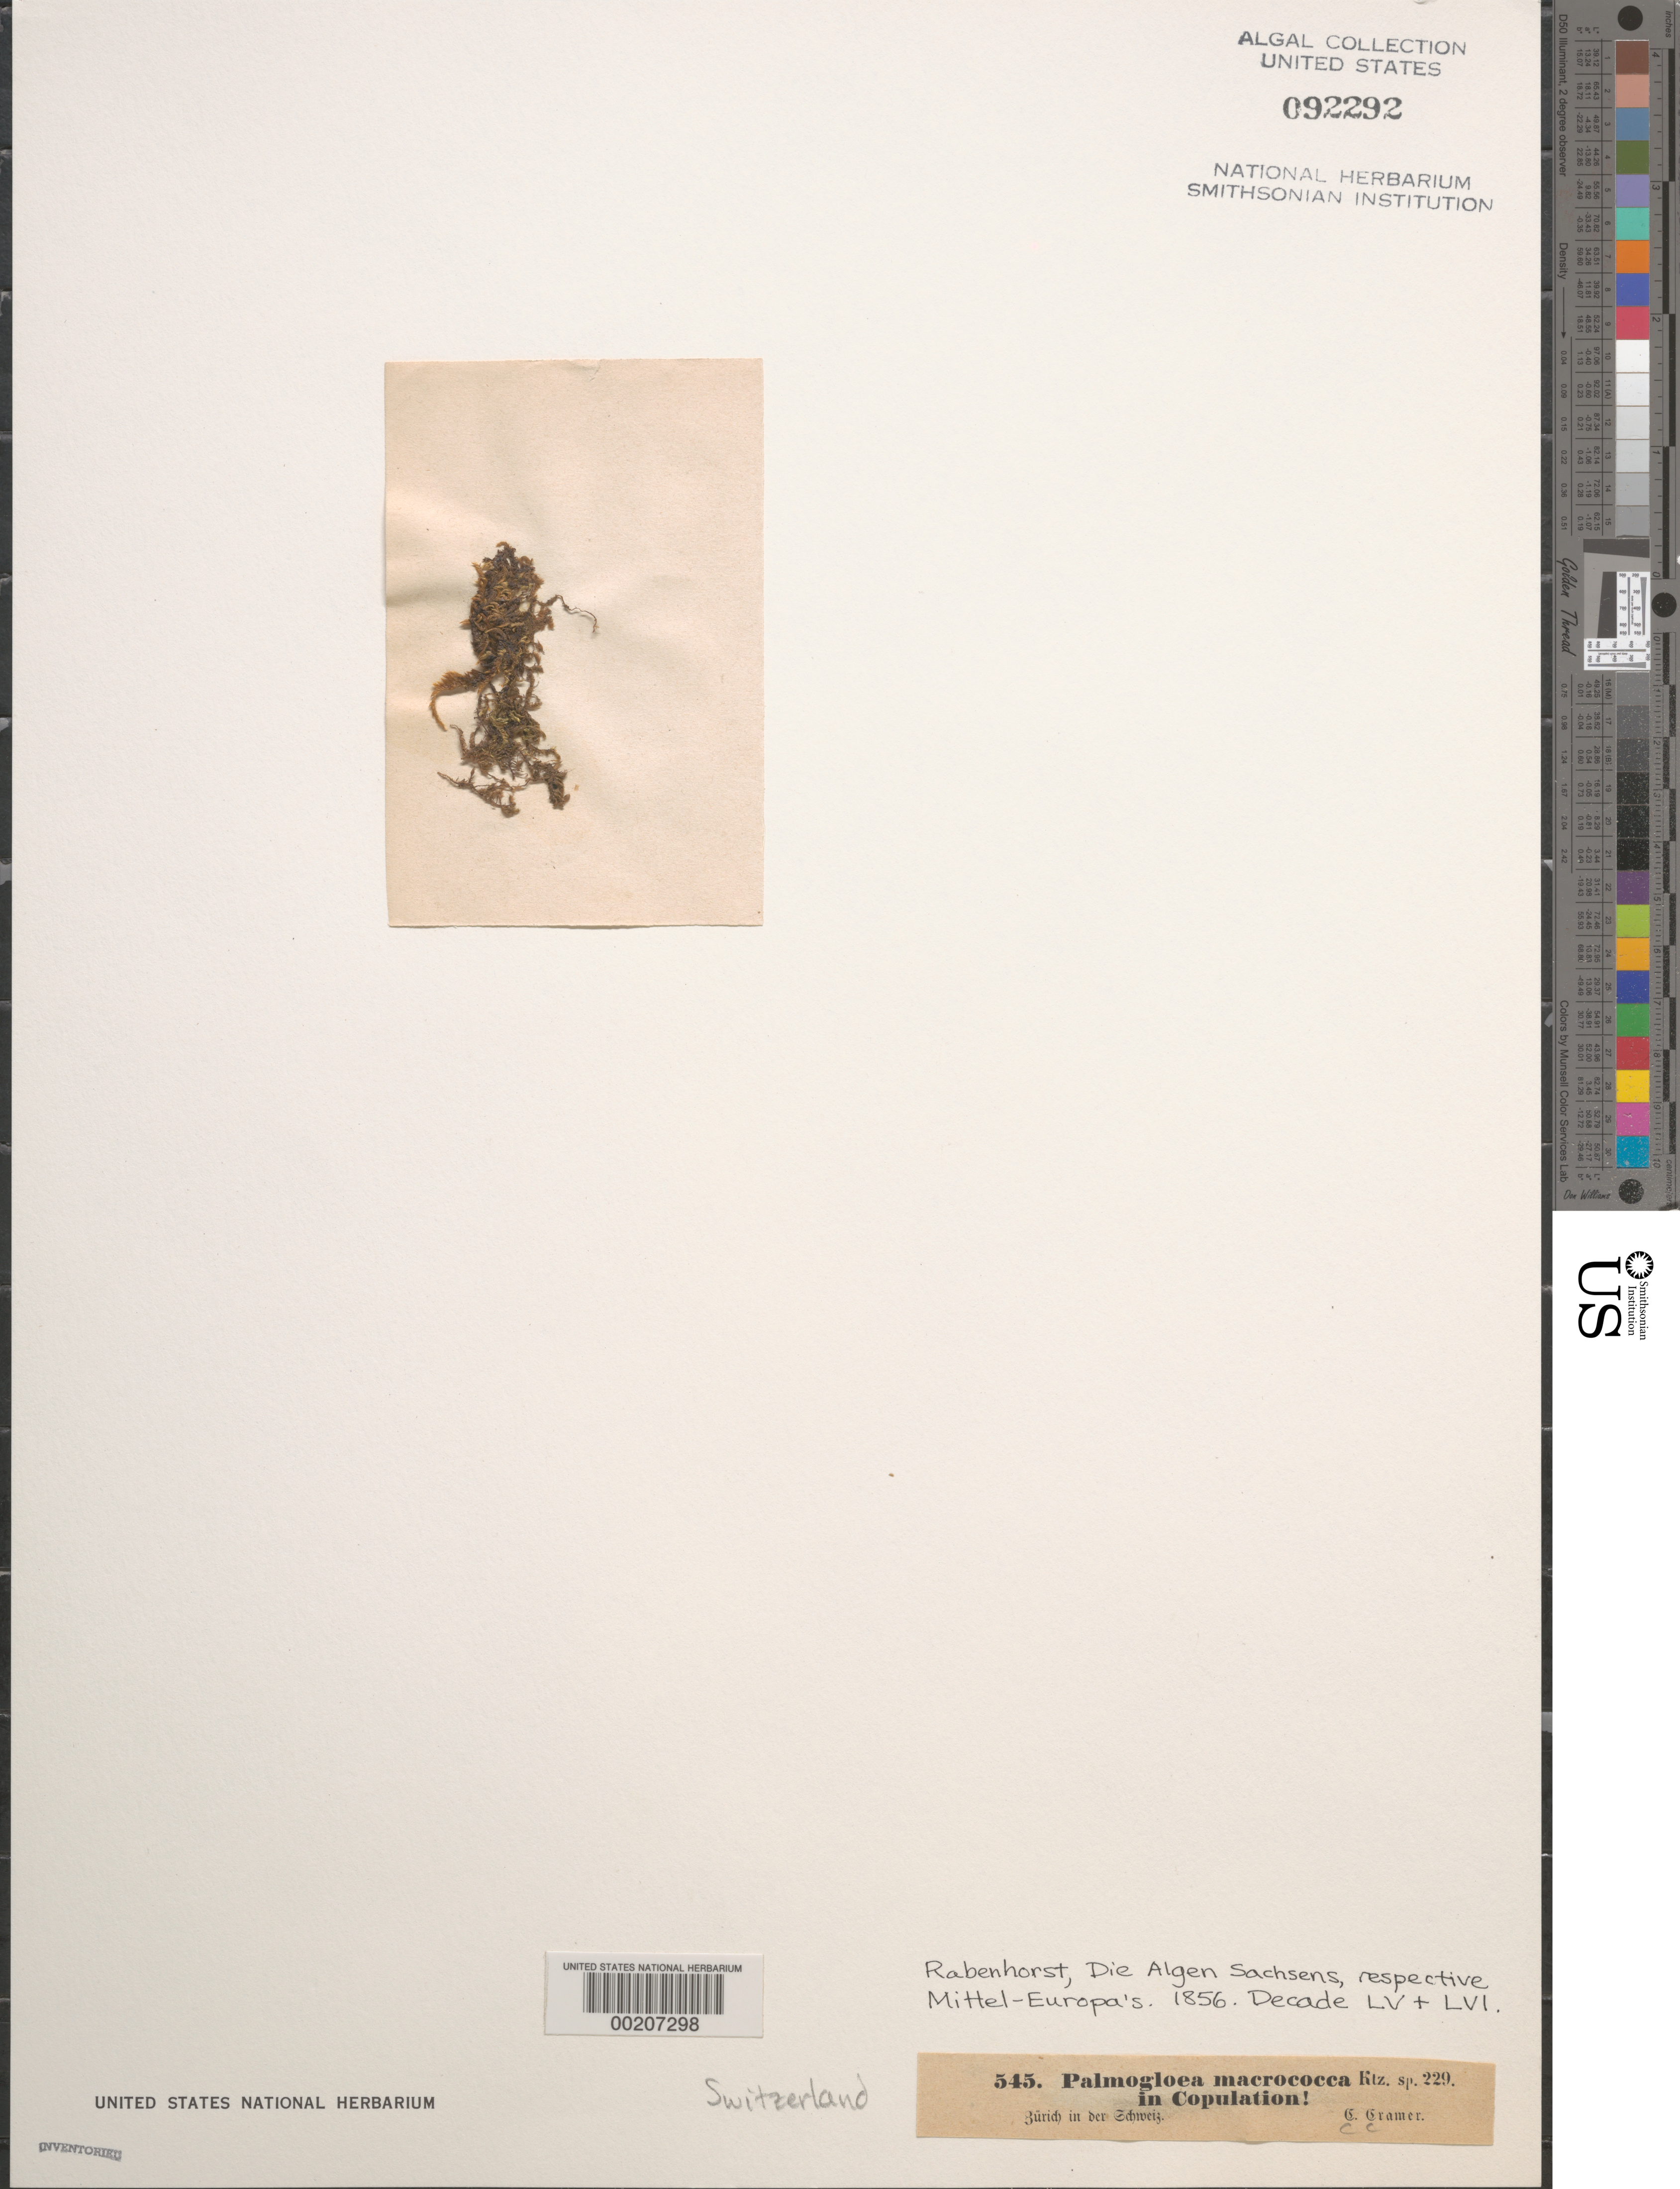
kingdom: Plantae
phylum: Charophyta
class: Zygnematophyceae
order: Zygnematales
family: Mesotaeniaceae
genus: Mesotaenium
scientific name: Mesotaenium macrococcum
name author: (Kütz.) J.Roy & Bisset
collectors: C. Cramer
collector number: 545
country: Switzerland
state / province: Zürich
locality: Zurich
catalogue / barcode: US 92292